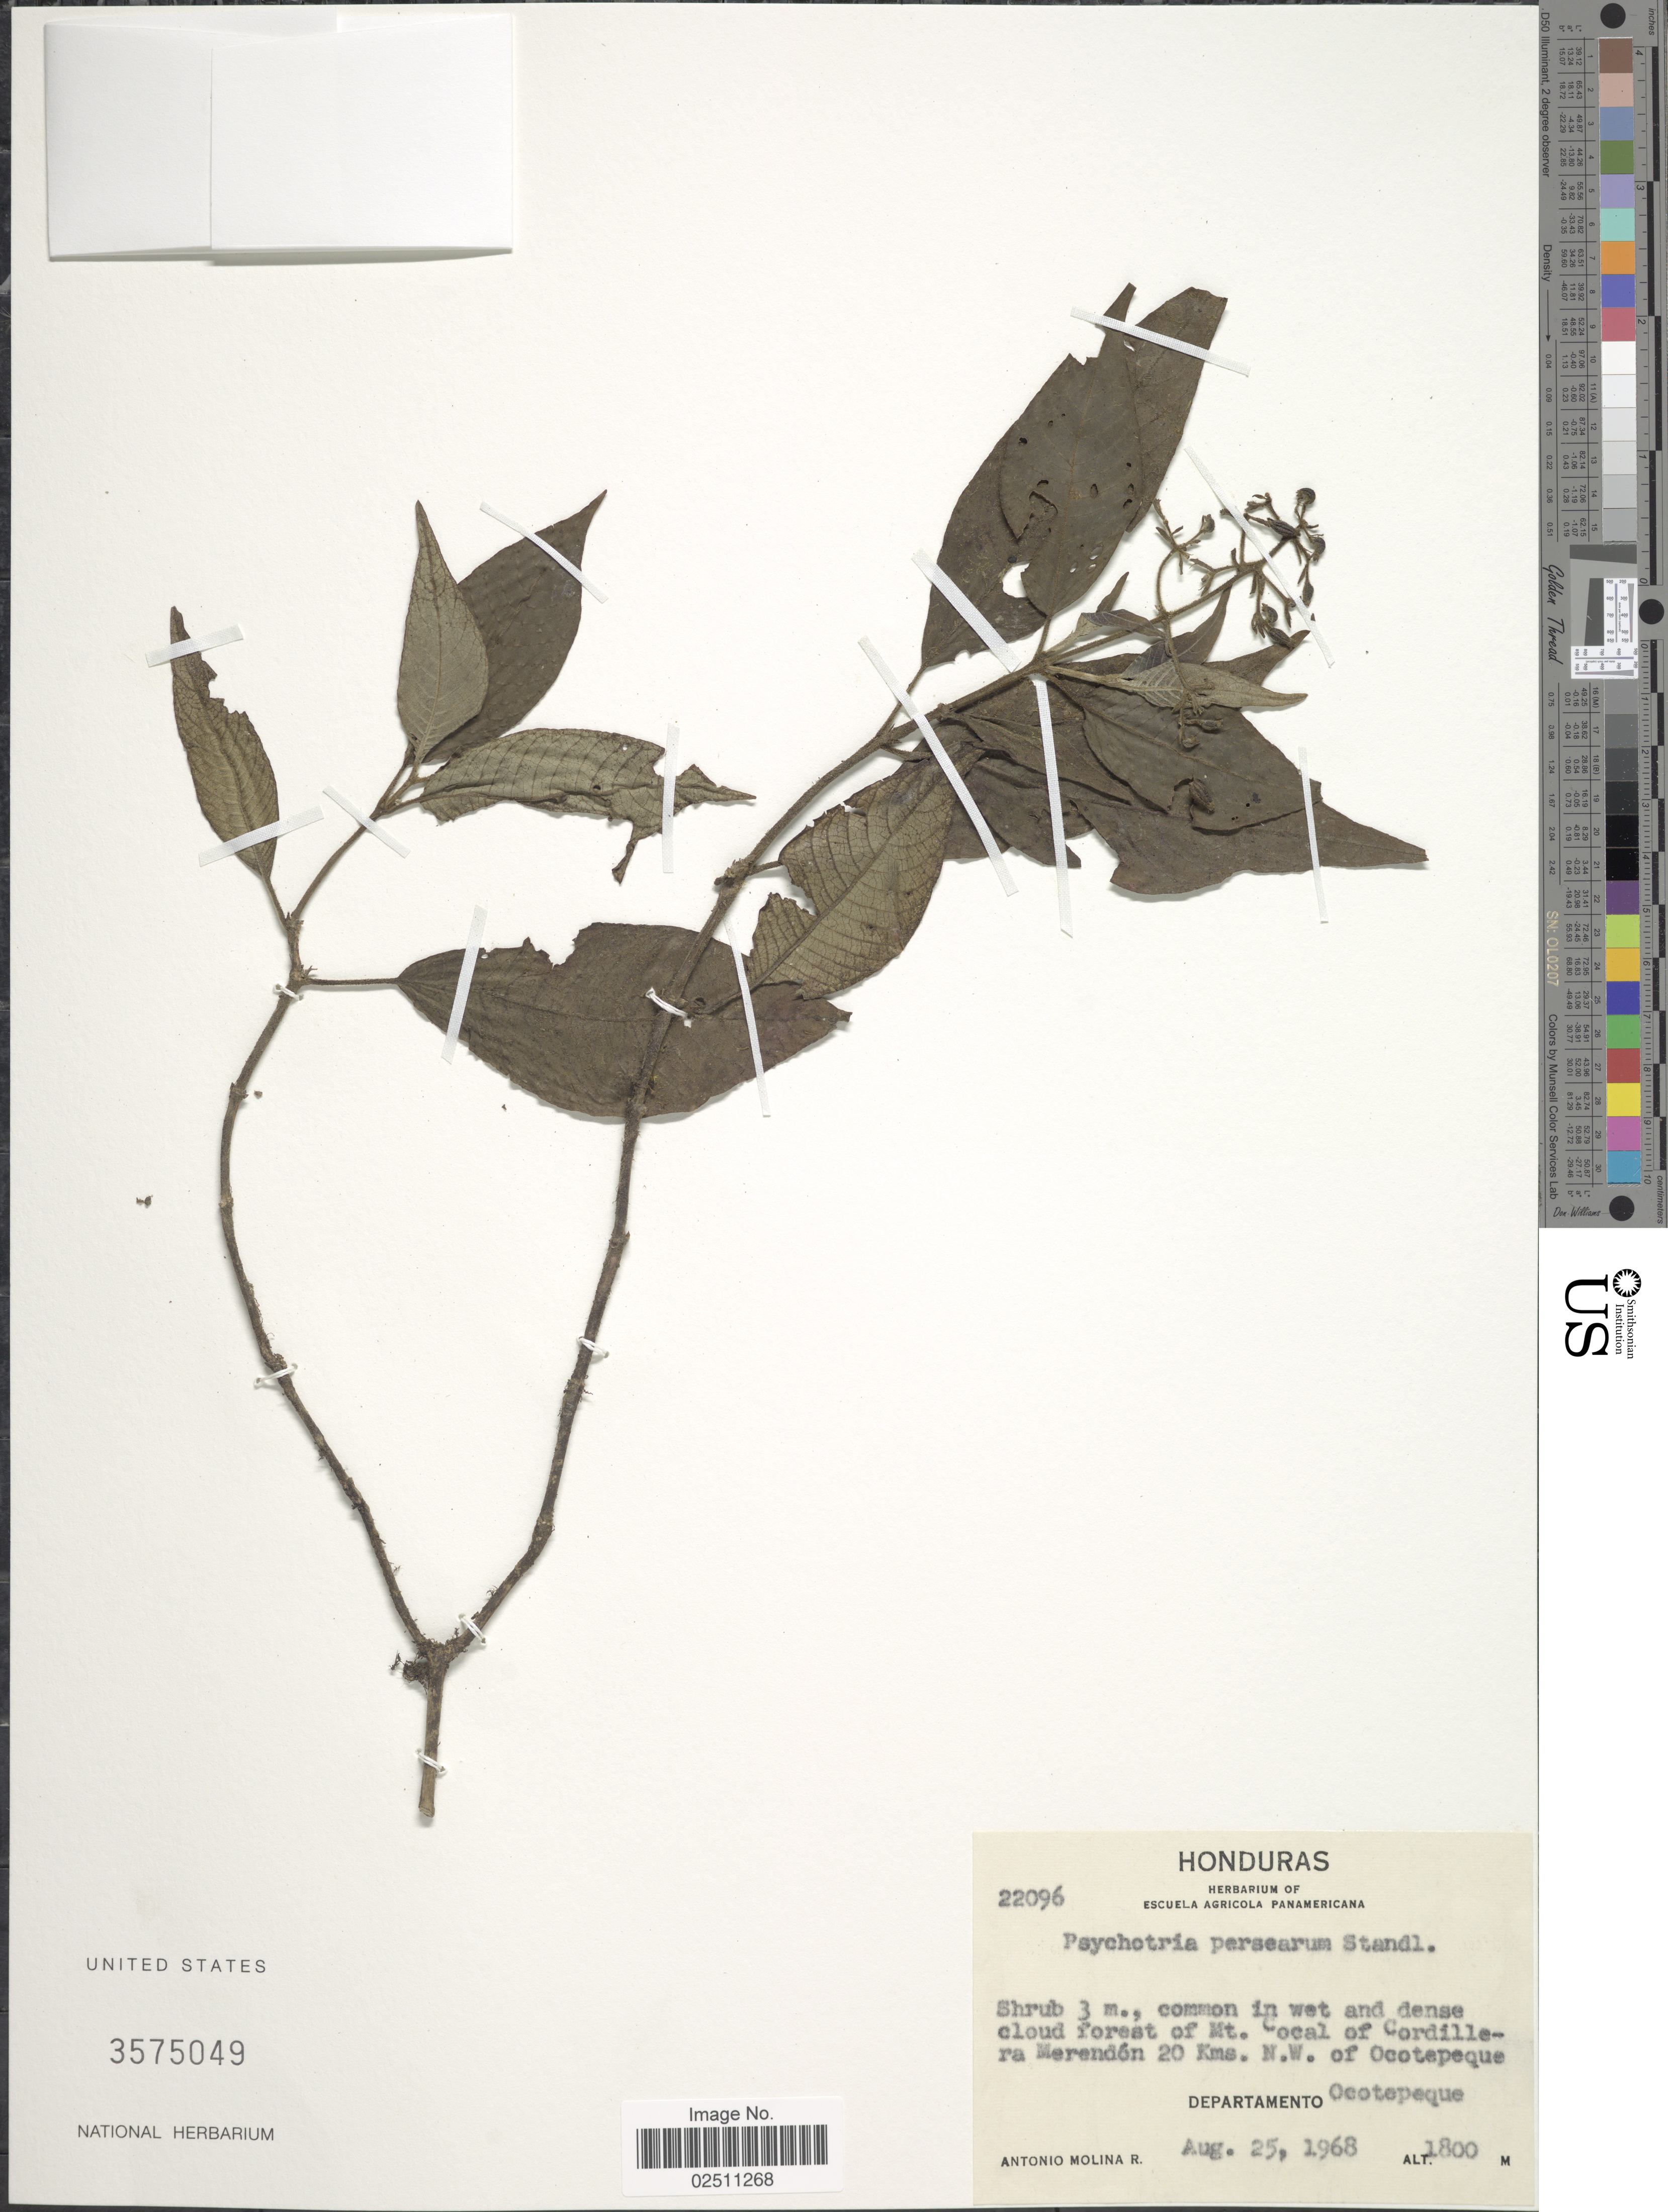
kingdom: Plantae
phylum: Tracheophyta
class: Magnoliopsida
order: Gentianales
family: Rubiaceae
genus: Psychotria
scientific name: Psychotria persearum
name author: Standl.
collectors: A. Molina R.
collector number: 22096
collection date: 1968-08-25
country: Honduras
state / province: Ocotepeque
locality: Cloud forest of Mt. Cocal of Cordillera Merendon, 20 kms. N.W. of Ocotepeque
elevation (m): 1800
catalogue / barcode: US 3575049